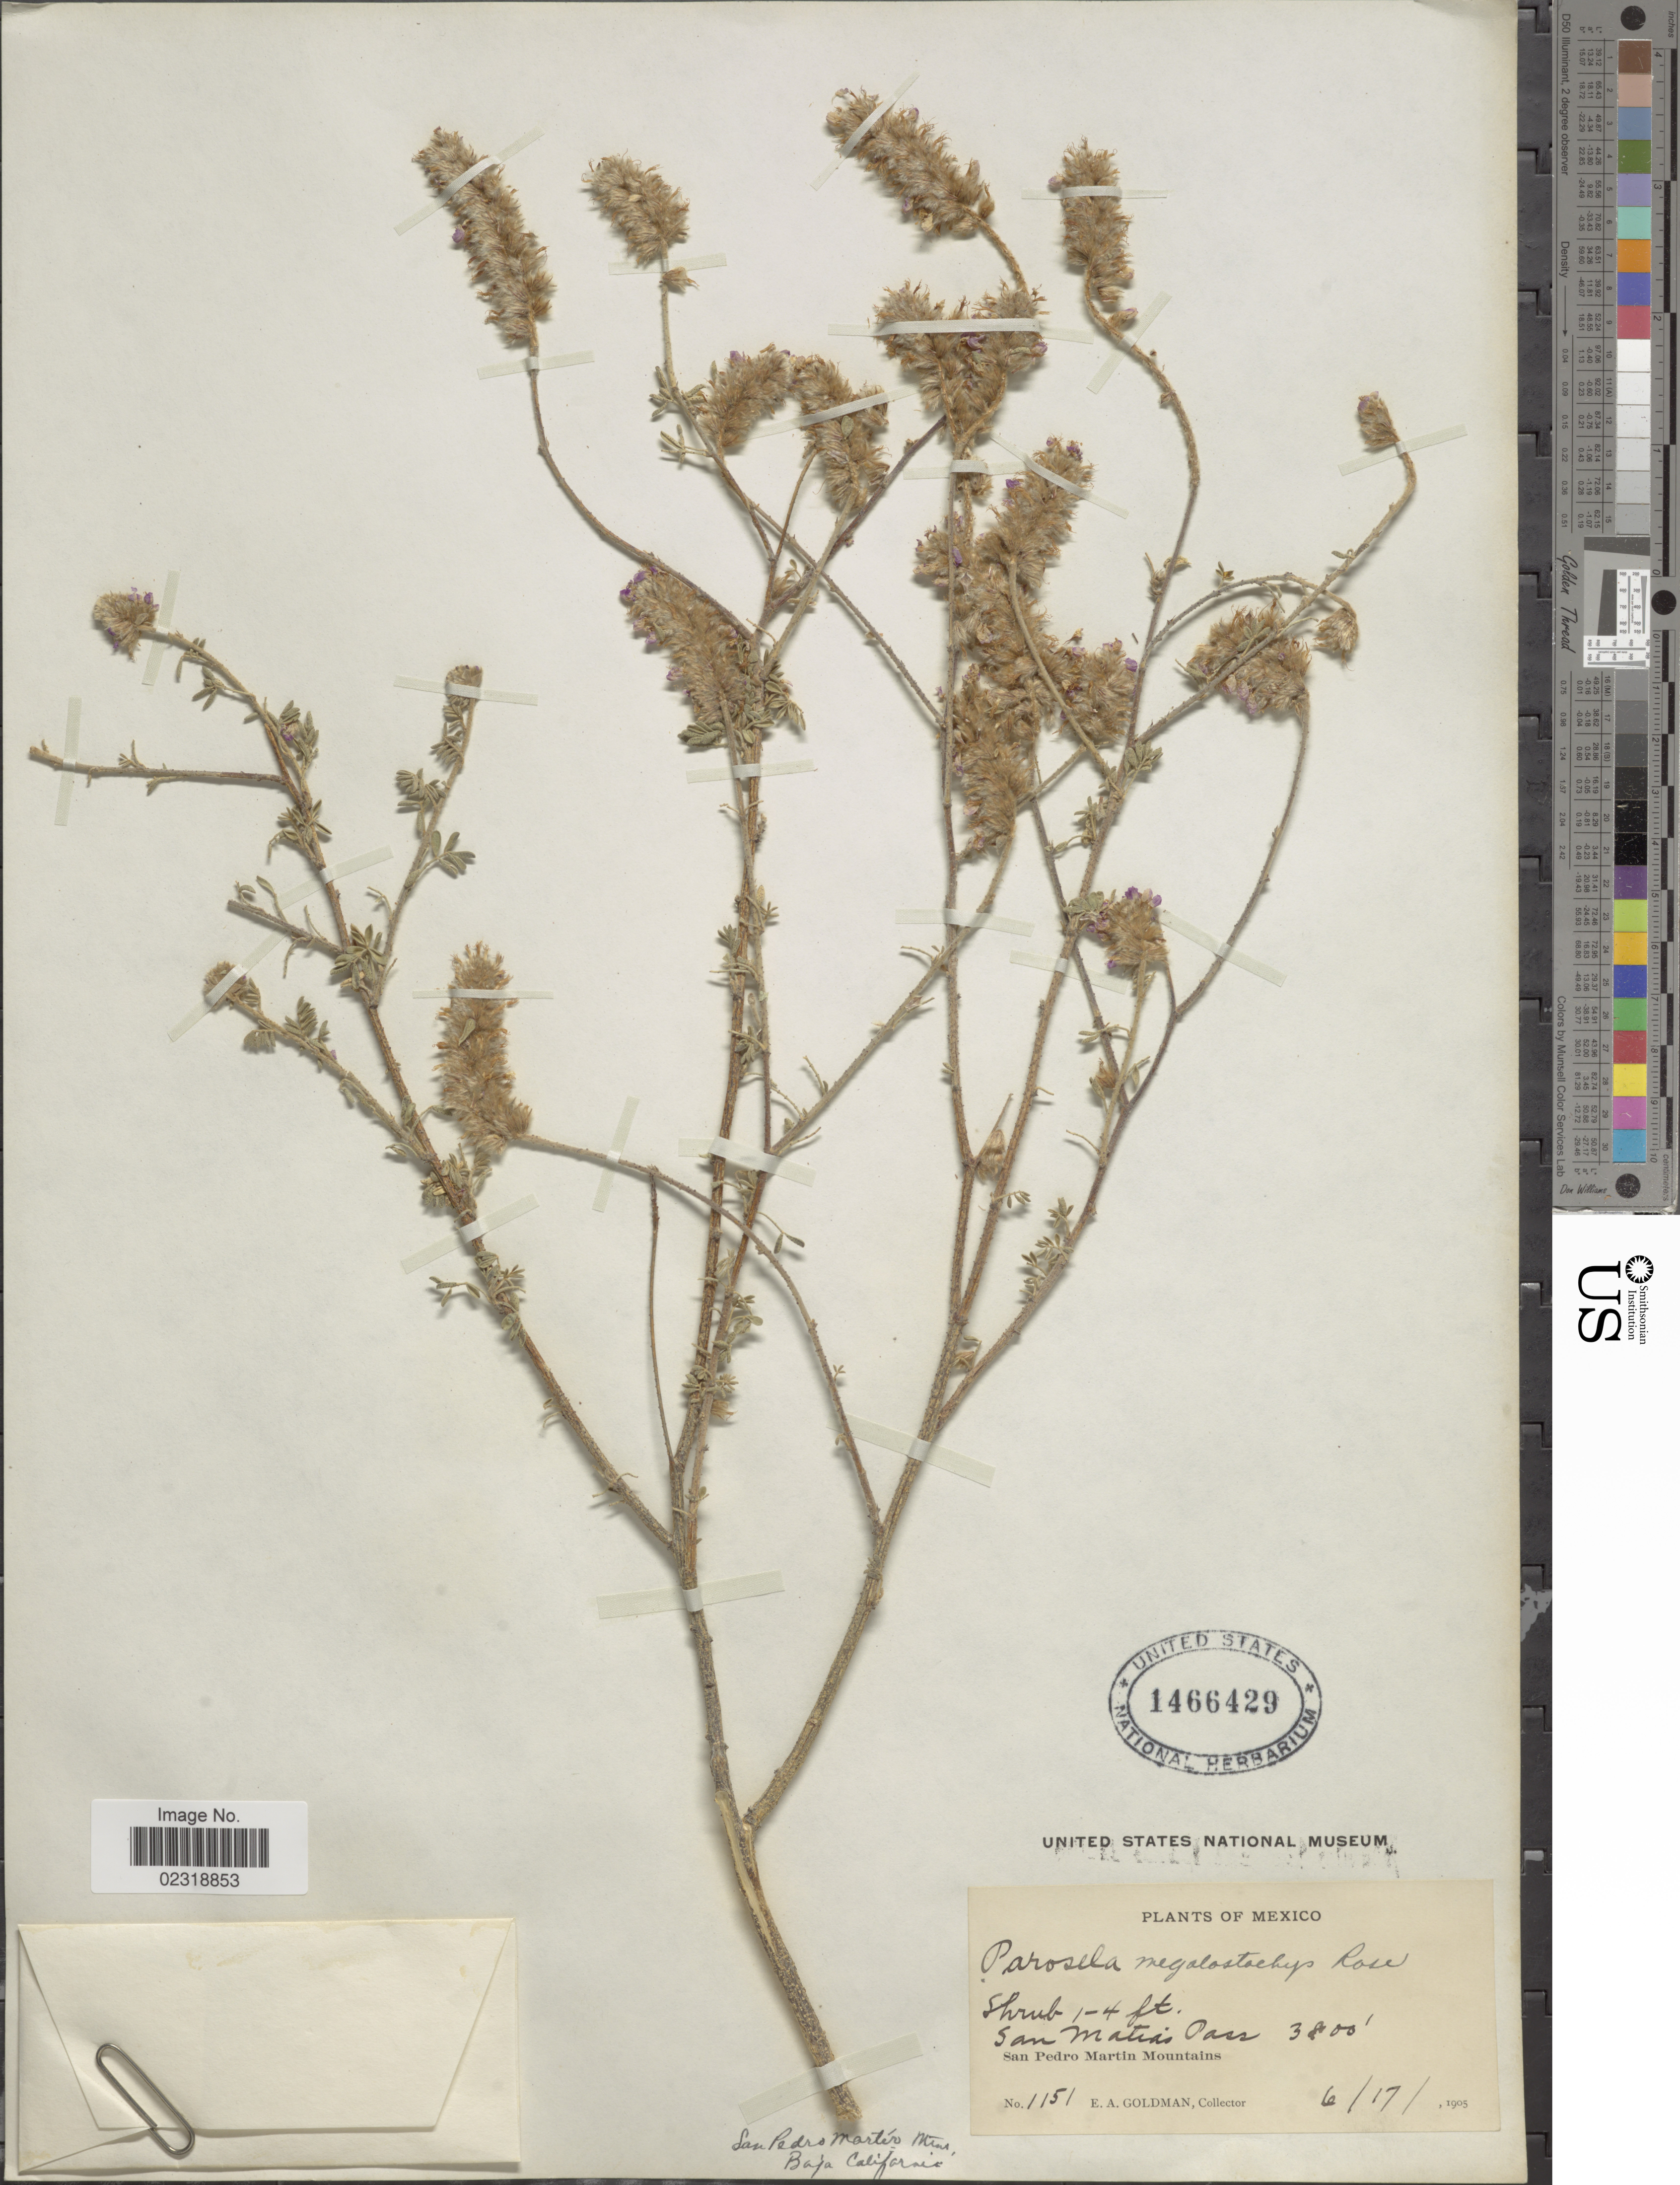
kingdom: Plantae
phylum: Tracheophyta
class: Magnoliopsida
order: Fabales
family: Fabaceae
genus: Dalea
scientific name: Dalea megalostachya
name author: (M. Rose) Wiggins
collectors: E. A. Goldman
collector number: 1151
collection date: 1905-06-17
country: Mexico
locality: San Martin Pass, San Pedro Martin Mountains.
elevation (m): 1158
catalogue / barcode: US 1466429